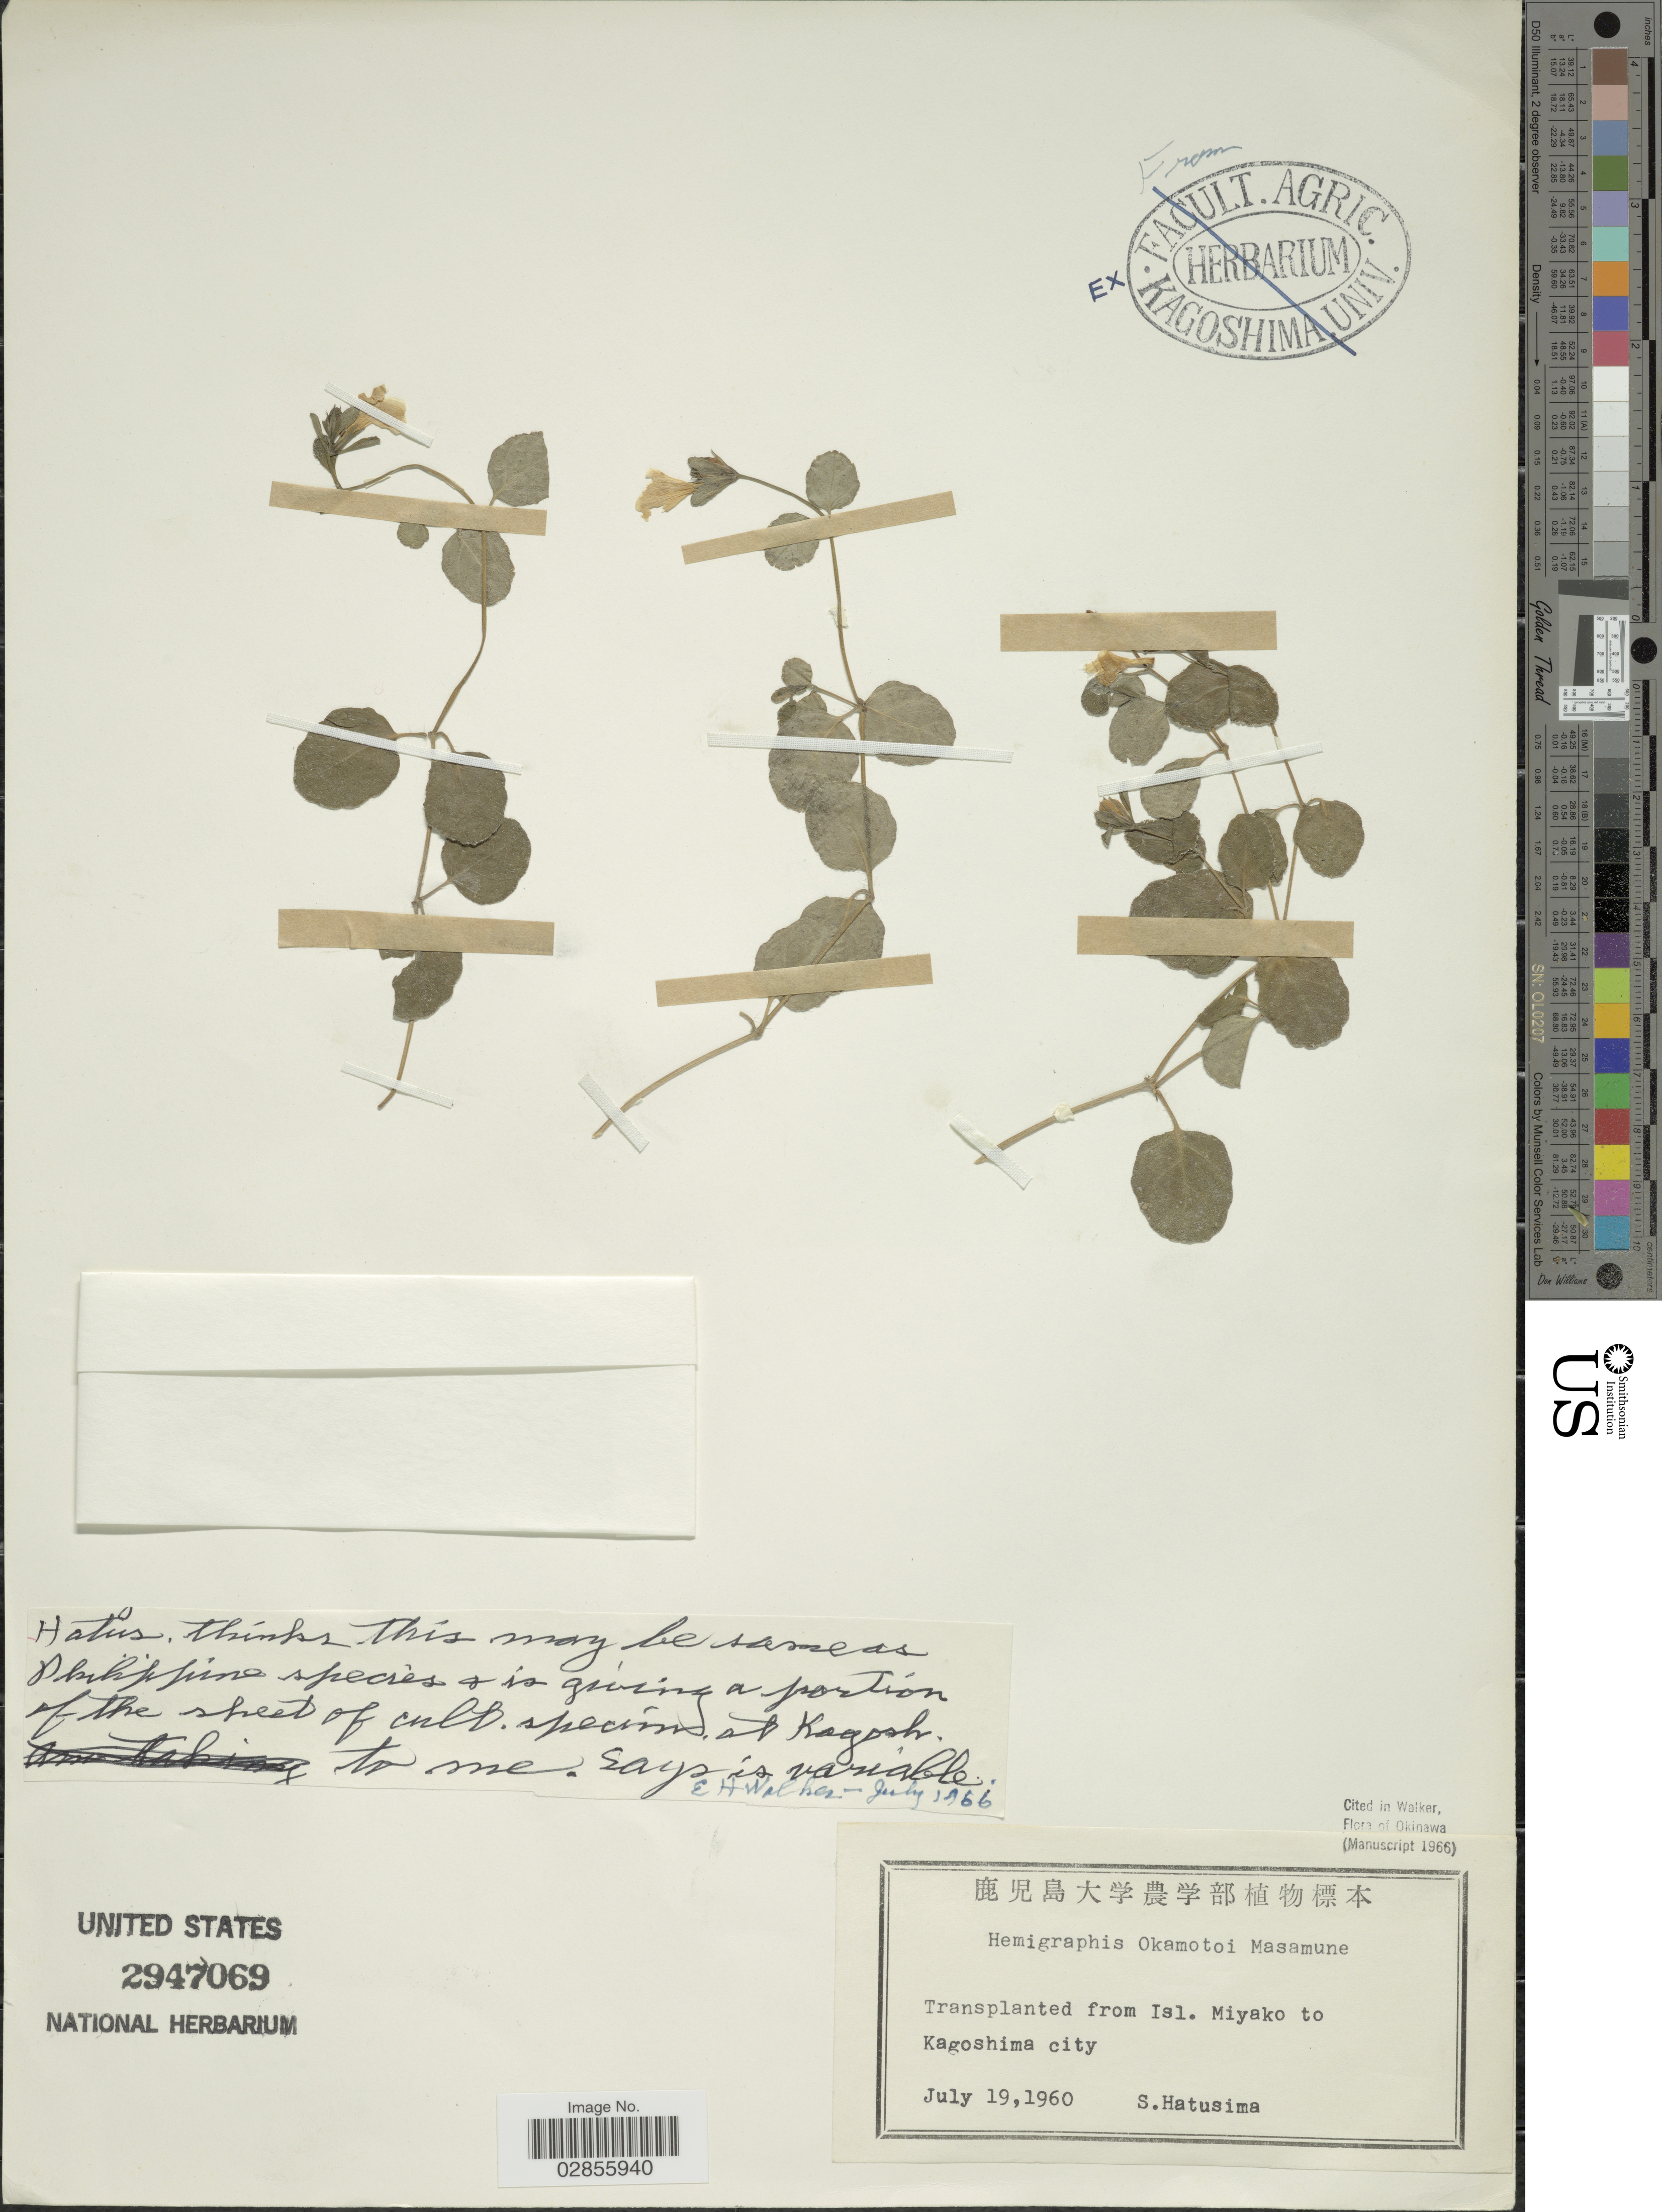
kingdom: Plantae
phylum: Tracheophyta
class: Magnoliopsida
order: Lamiales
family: Acanthaceae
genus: Hemigraphis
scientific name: Hemigraphis okamotoi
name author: Masam.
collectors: S. Hatusima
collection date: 1960-07-16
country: Japan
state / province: Kagosima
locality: From Isl. Miyako to Kagoshima city.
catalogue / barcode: US 2947069